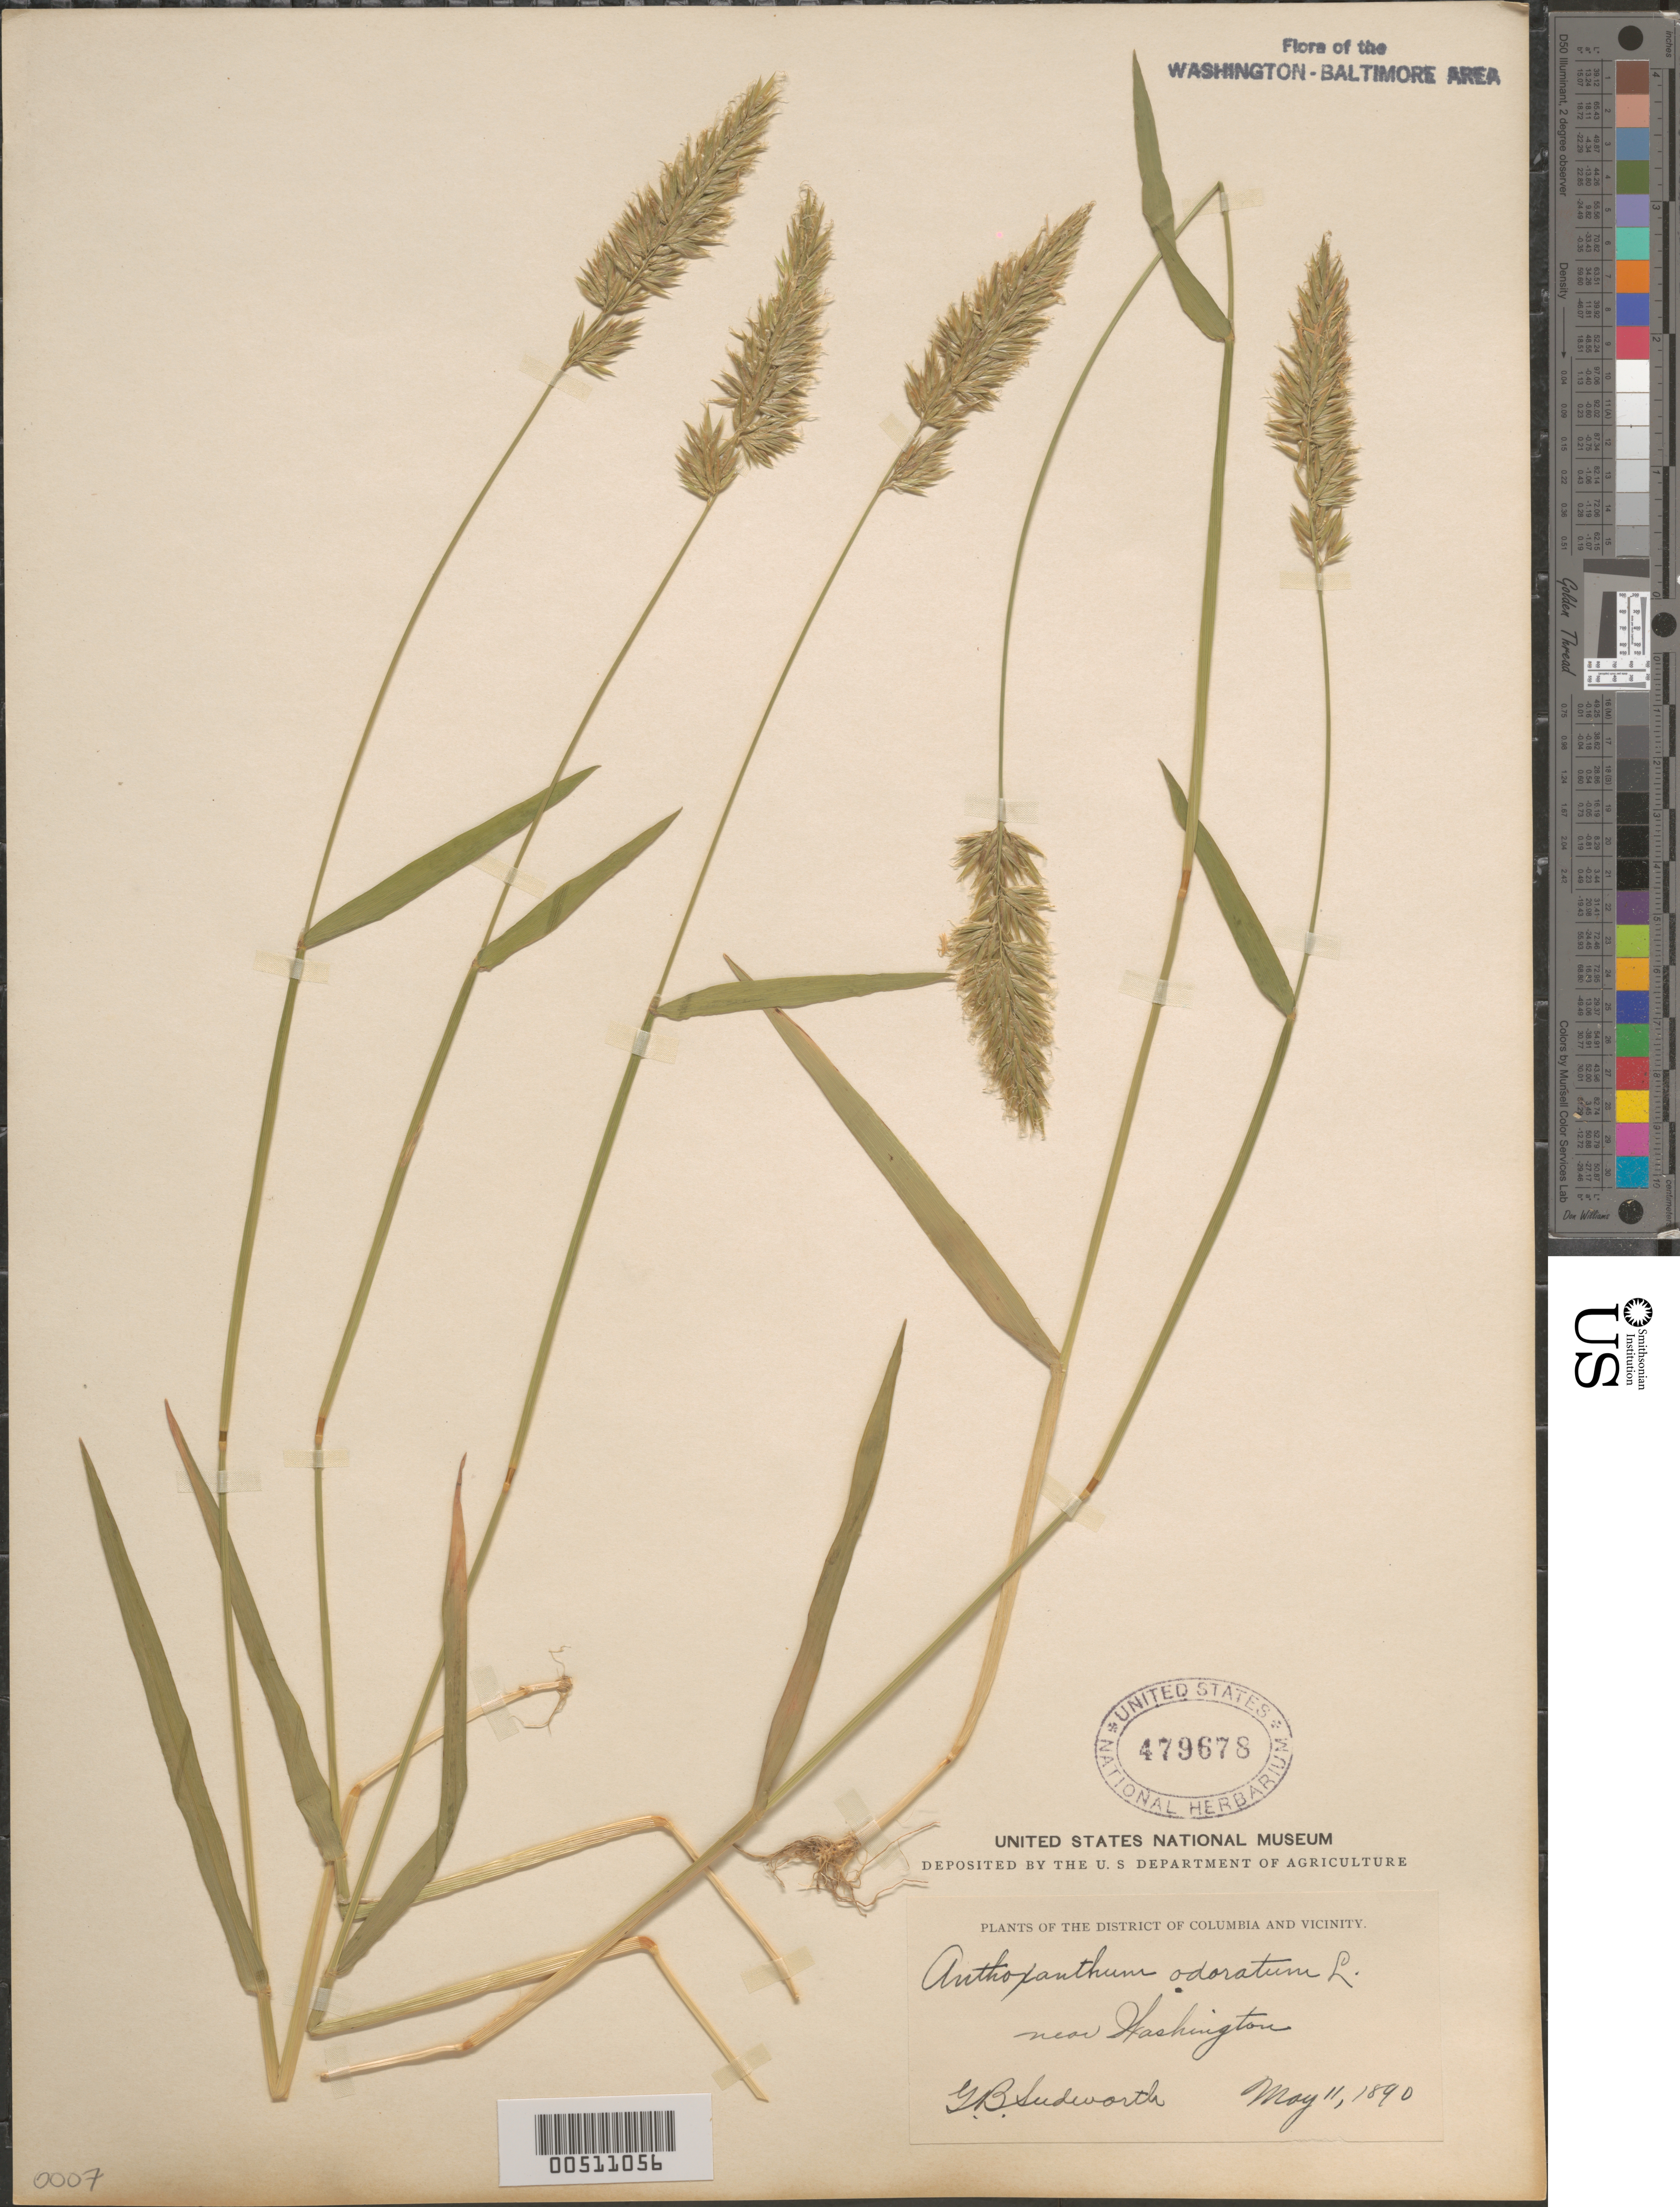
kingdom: Plantae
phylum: Tracheophyta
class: Liliopsida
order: Poales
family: Poaceae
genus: Anthoxanthum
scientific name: Anthoxanthum odoratum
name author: L.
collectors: G. B. Sudworth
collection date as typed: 11 May 1890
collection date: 1890-05-11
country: United States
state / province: District of Columbia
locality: Washington DC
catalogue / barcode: US 479678